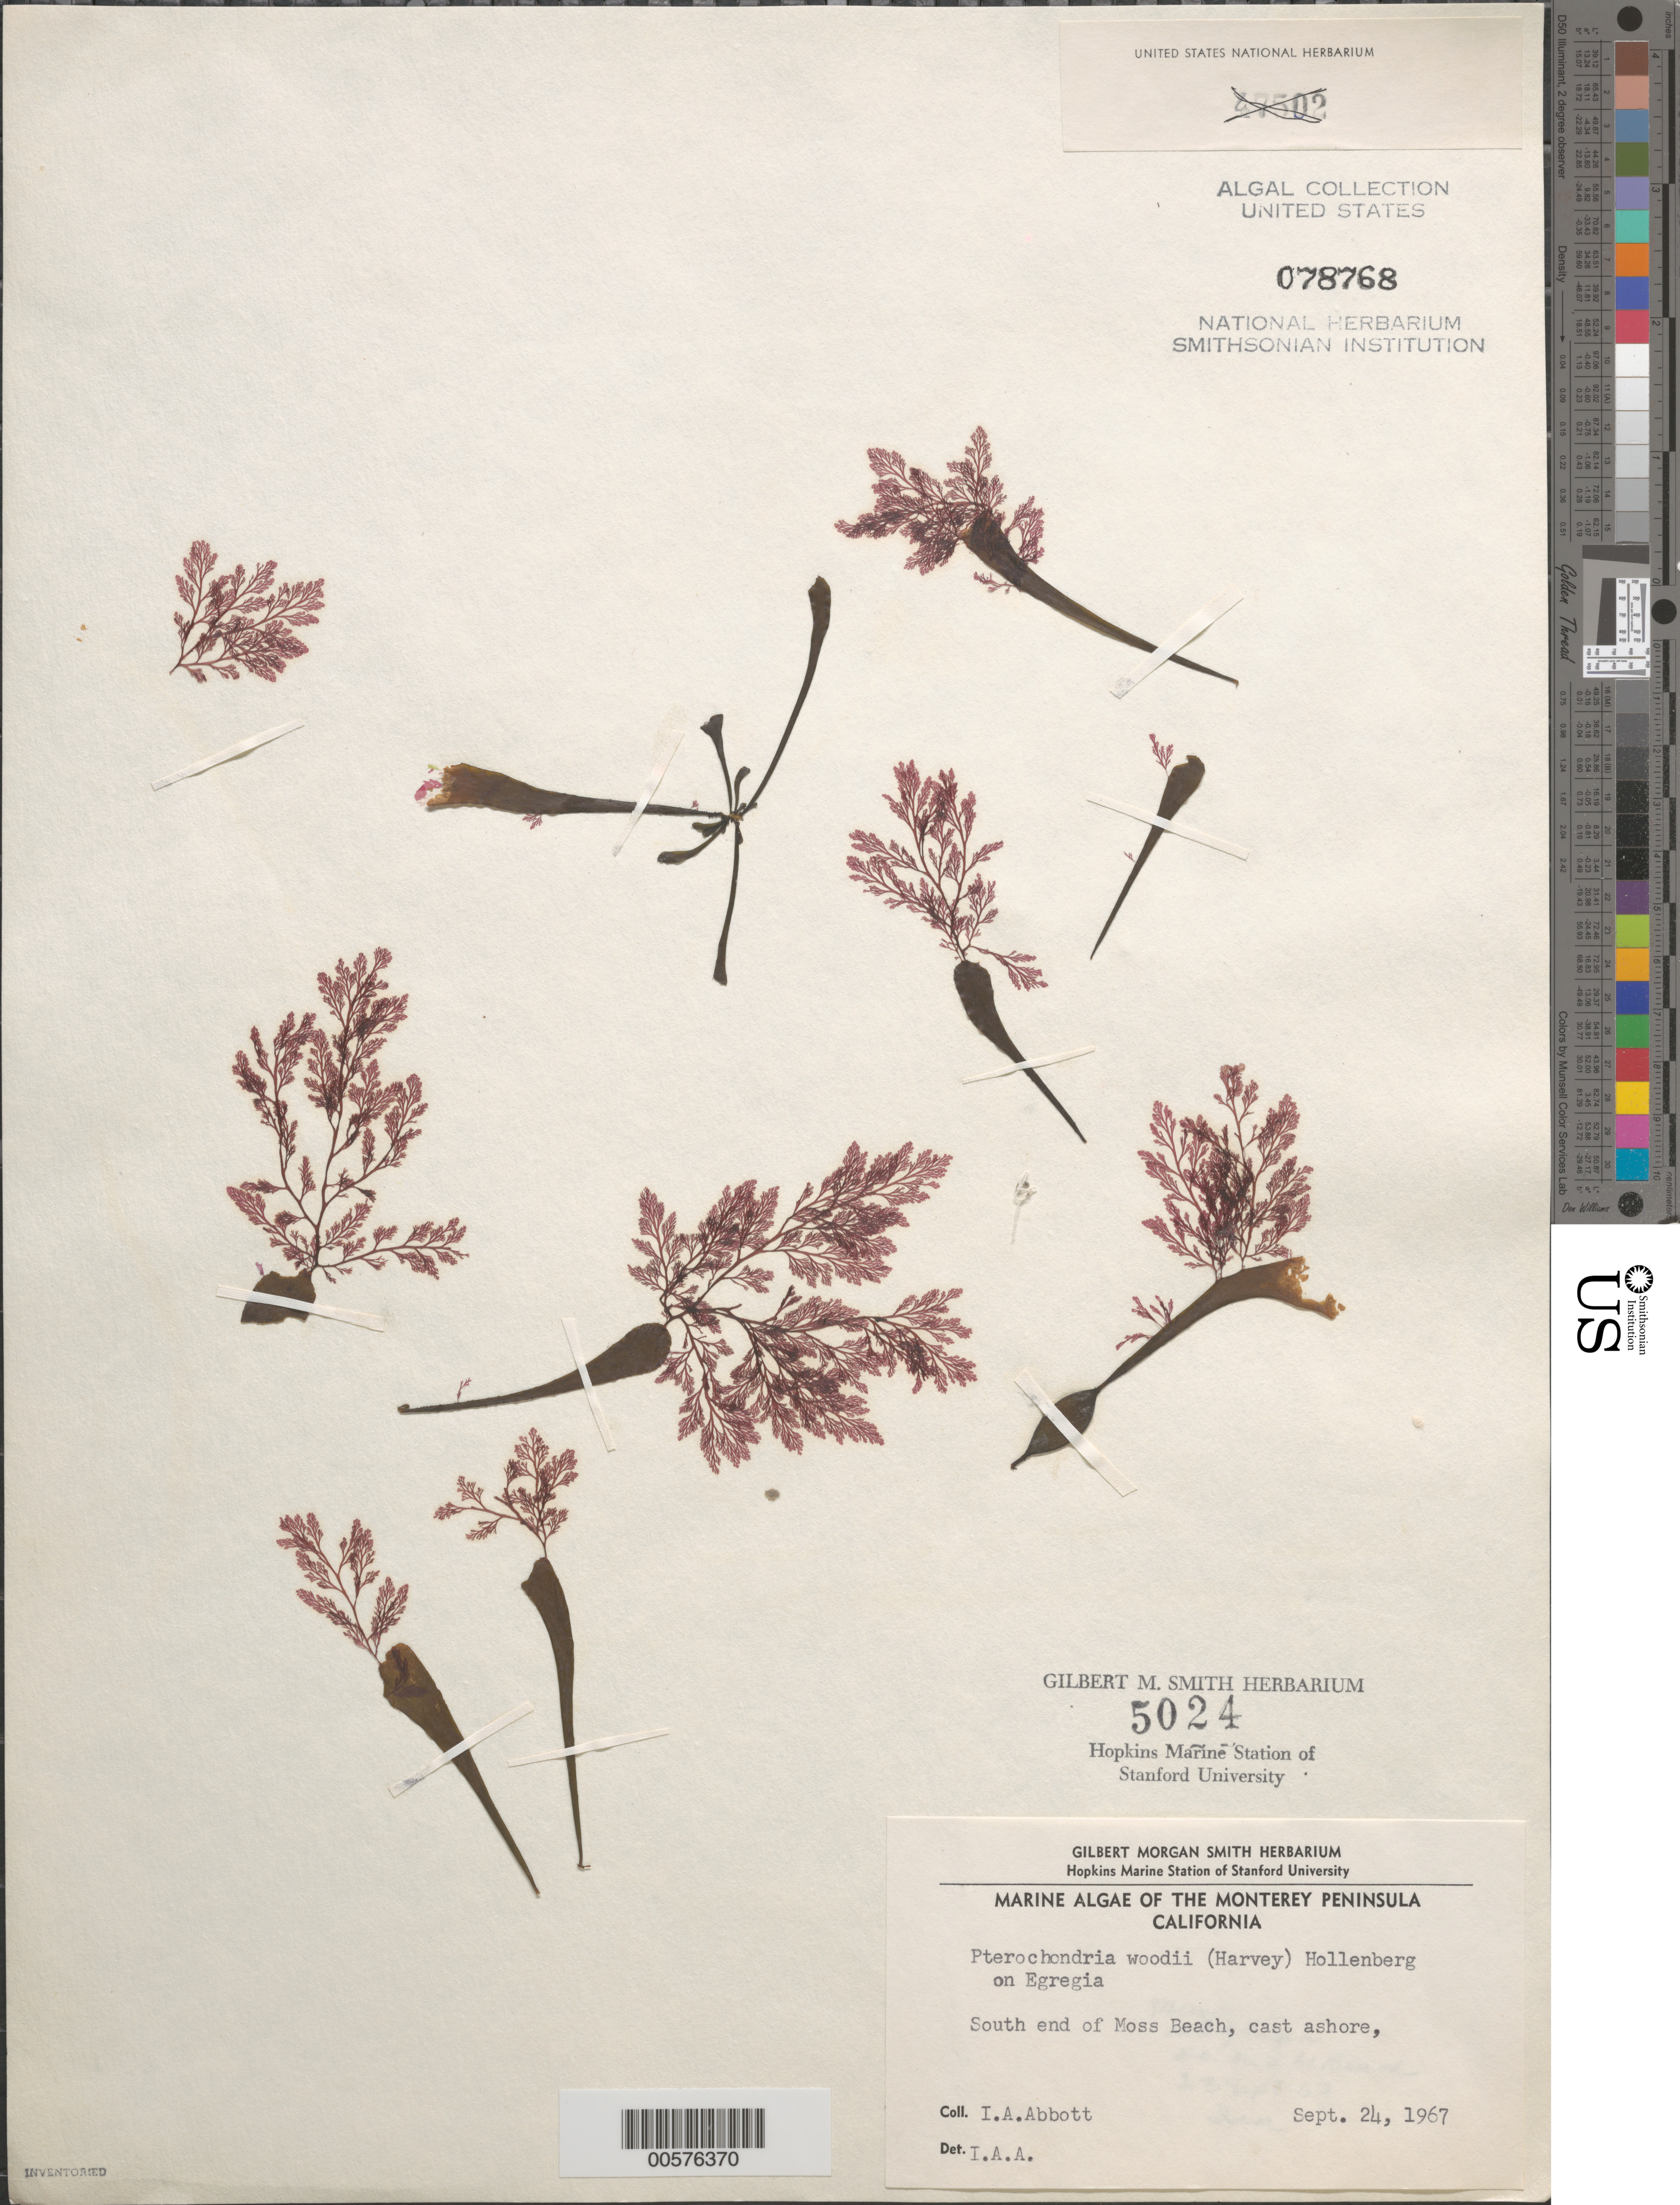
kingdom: Plantae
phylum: Rhodophyta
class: Florideophyceae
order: Ceramiales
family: Rhodomelaceae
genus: Pterochondria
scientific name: Pterochondria woodii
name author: (Harv.) Hollenb.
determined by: Abbott, Isabella A.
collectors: I. A. Abbott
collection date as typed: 24 Sep 1967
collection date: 1967-09-24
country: United States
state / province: California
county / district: Monterey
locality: Moss Beach, south end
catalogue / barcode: US 78768